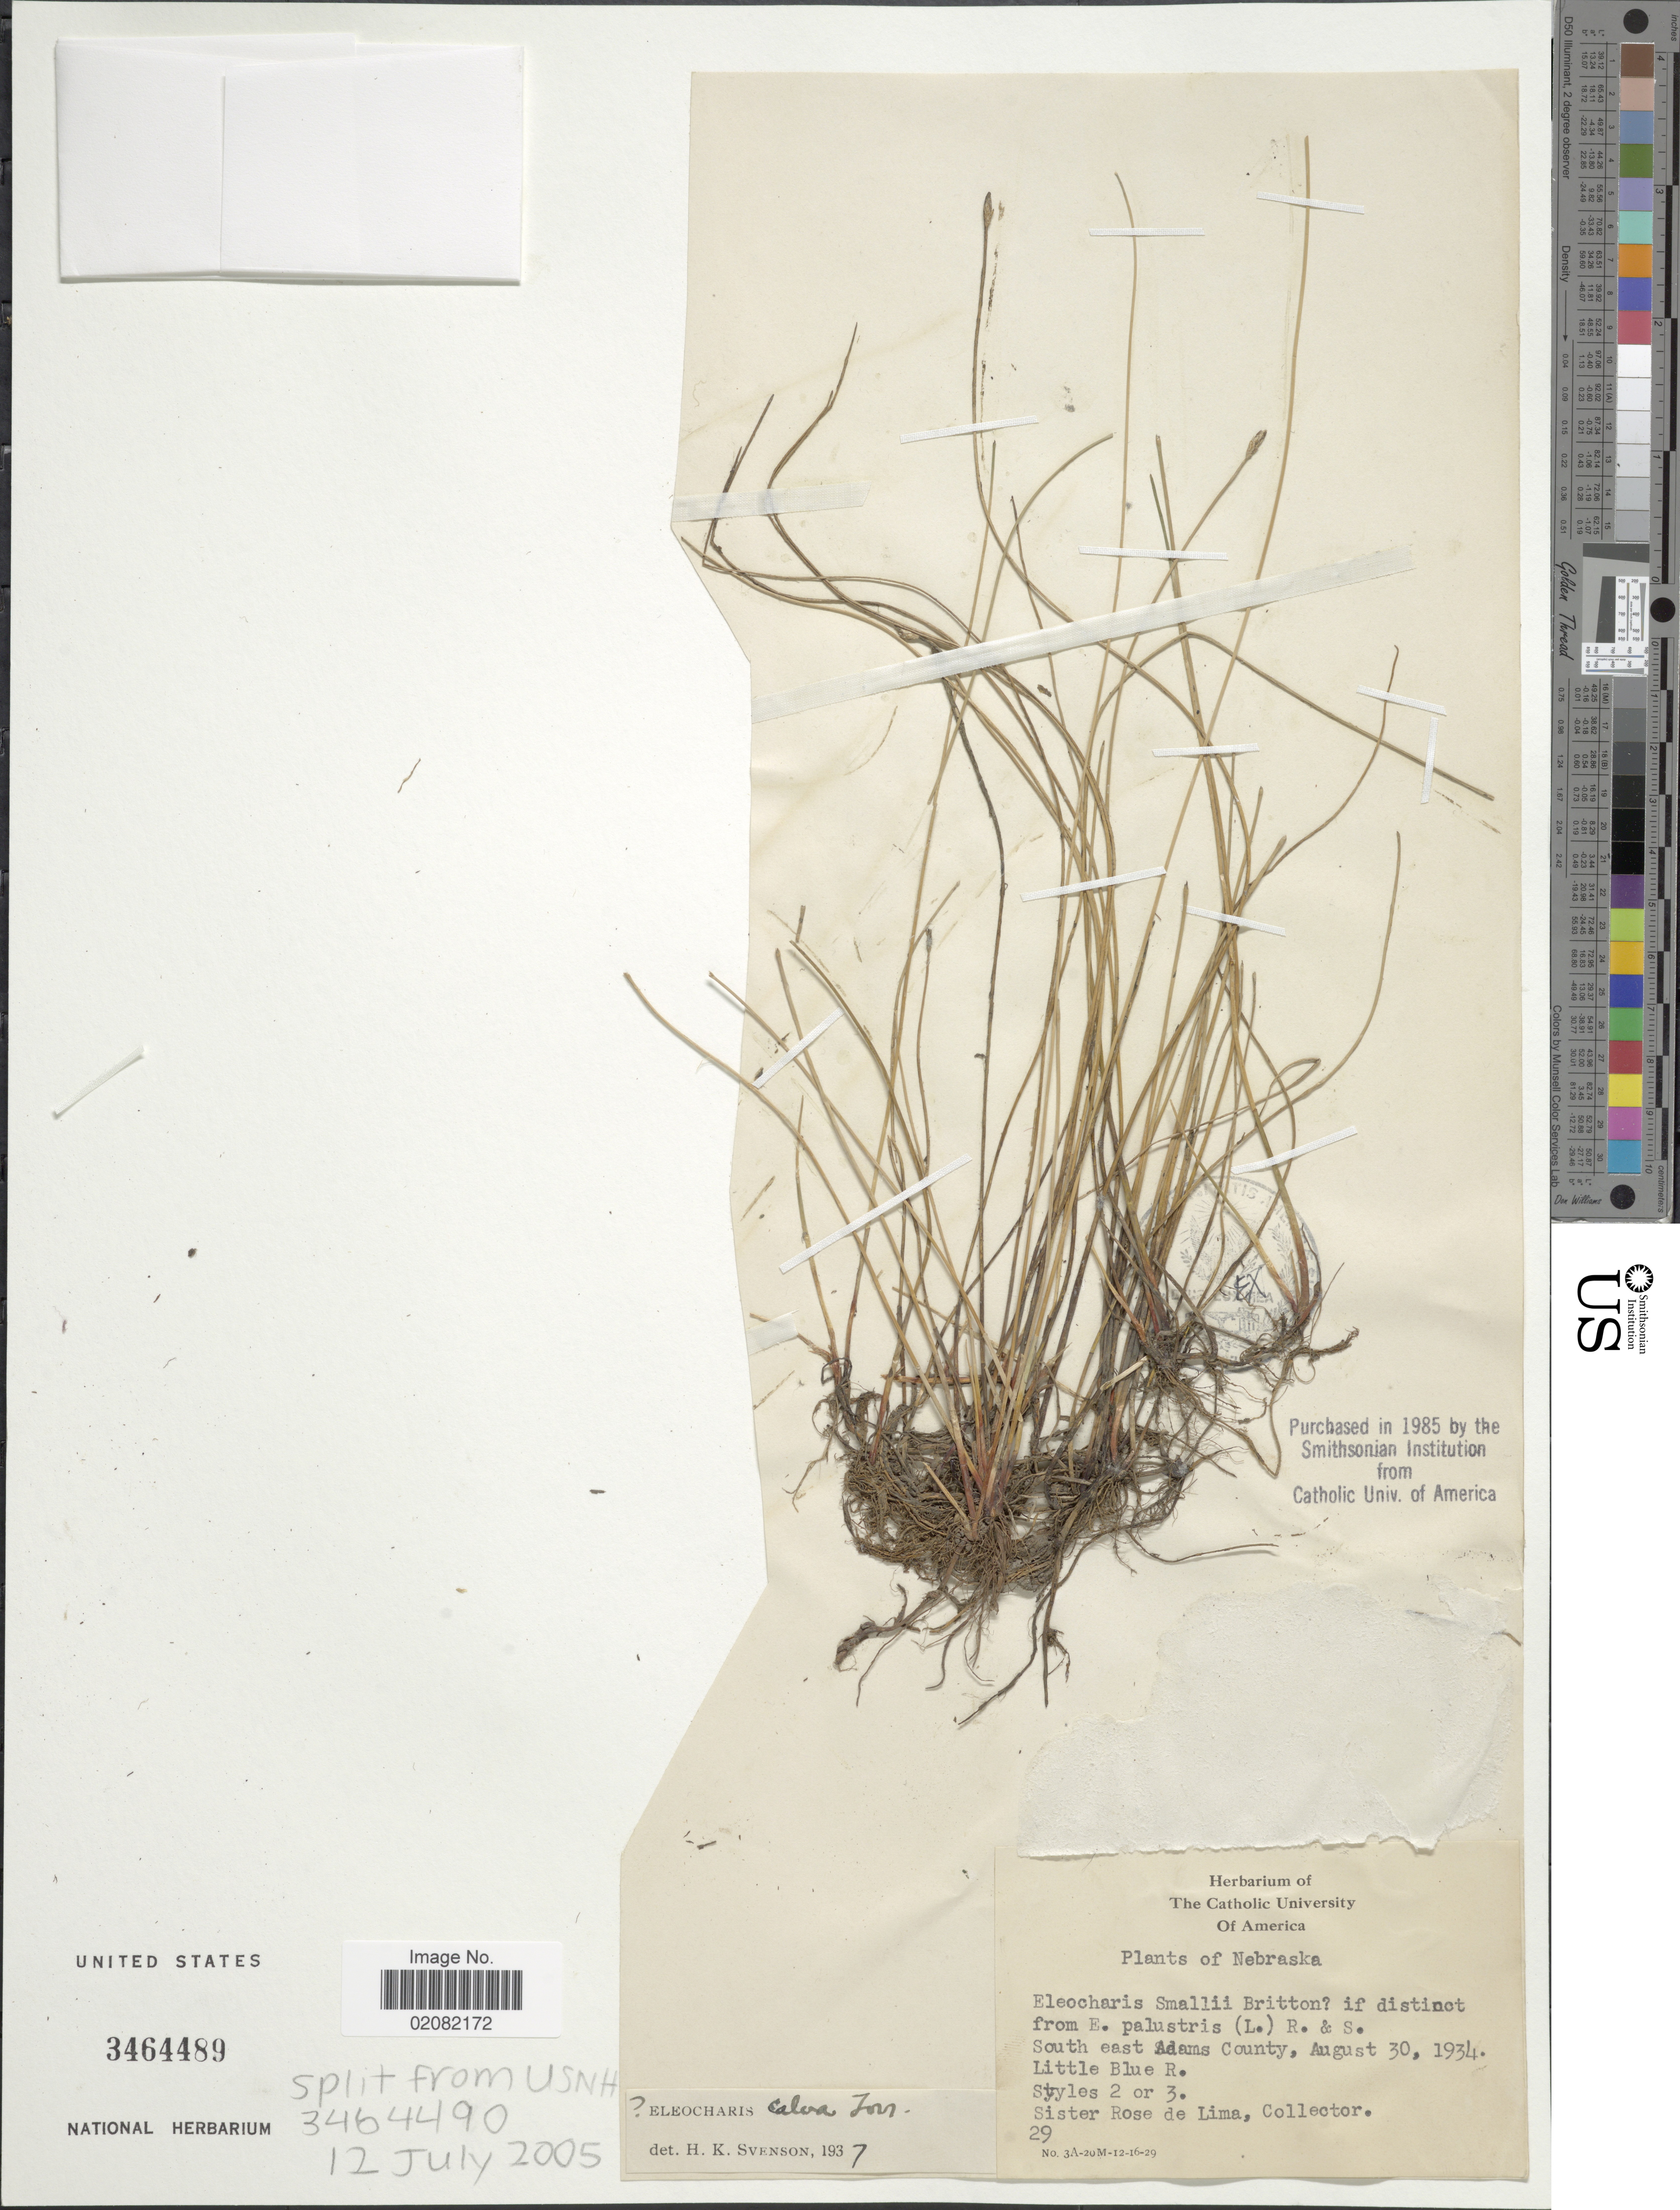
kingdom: Plantae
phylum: Tracheophyta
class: Liliopsida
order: Poales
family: Cyperaceae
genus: Eleocharis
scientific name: Eleocharis erythropoda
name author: Steud.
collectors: S. Lima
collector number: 29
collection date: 1934-08-30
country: United States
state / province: Nebraska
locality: South east Adams County, Little Blue R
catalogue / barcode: US 3464489